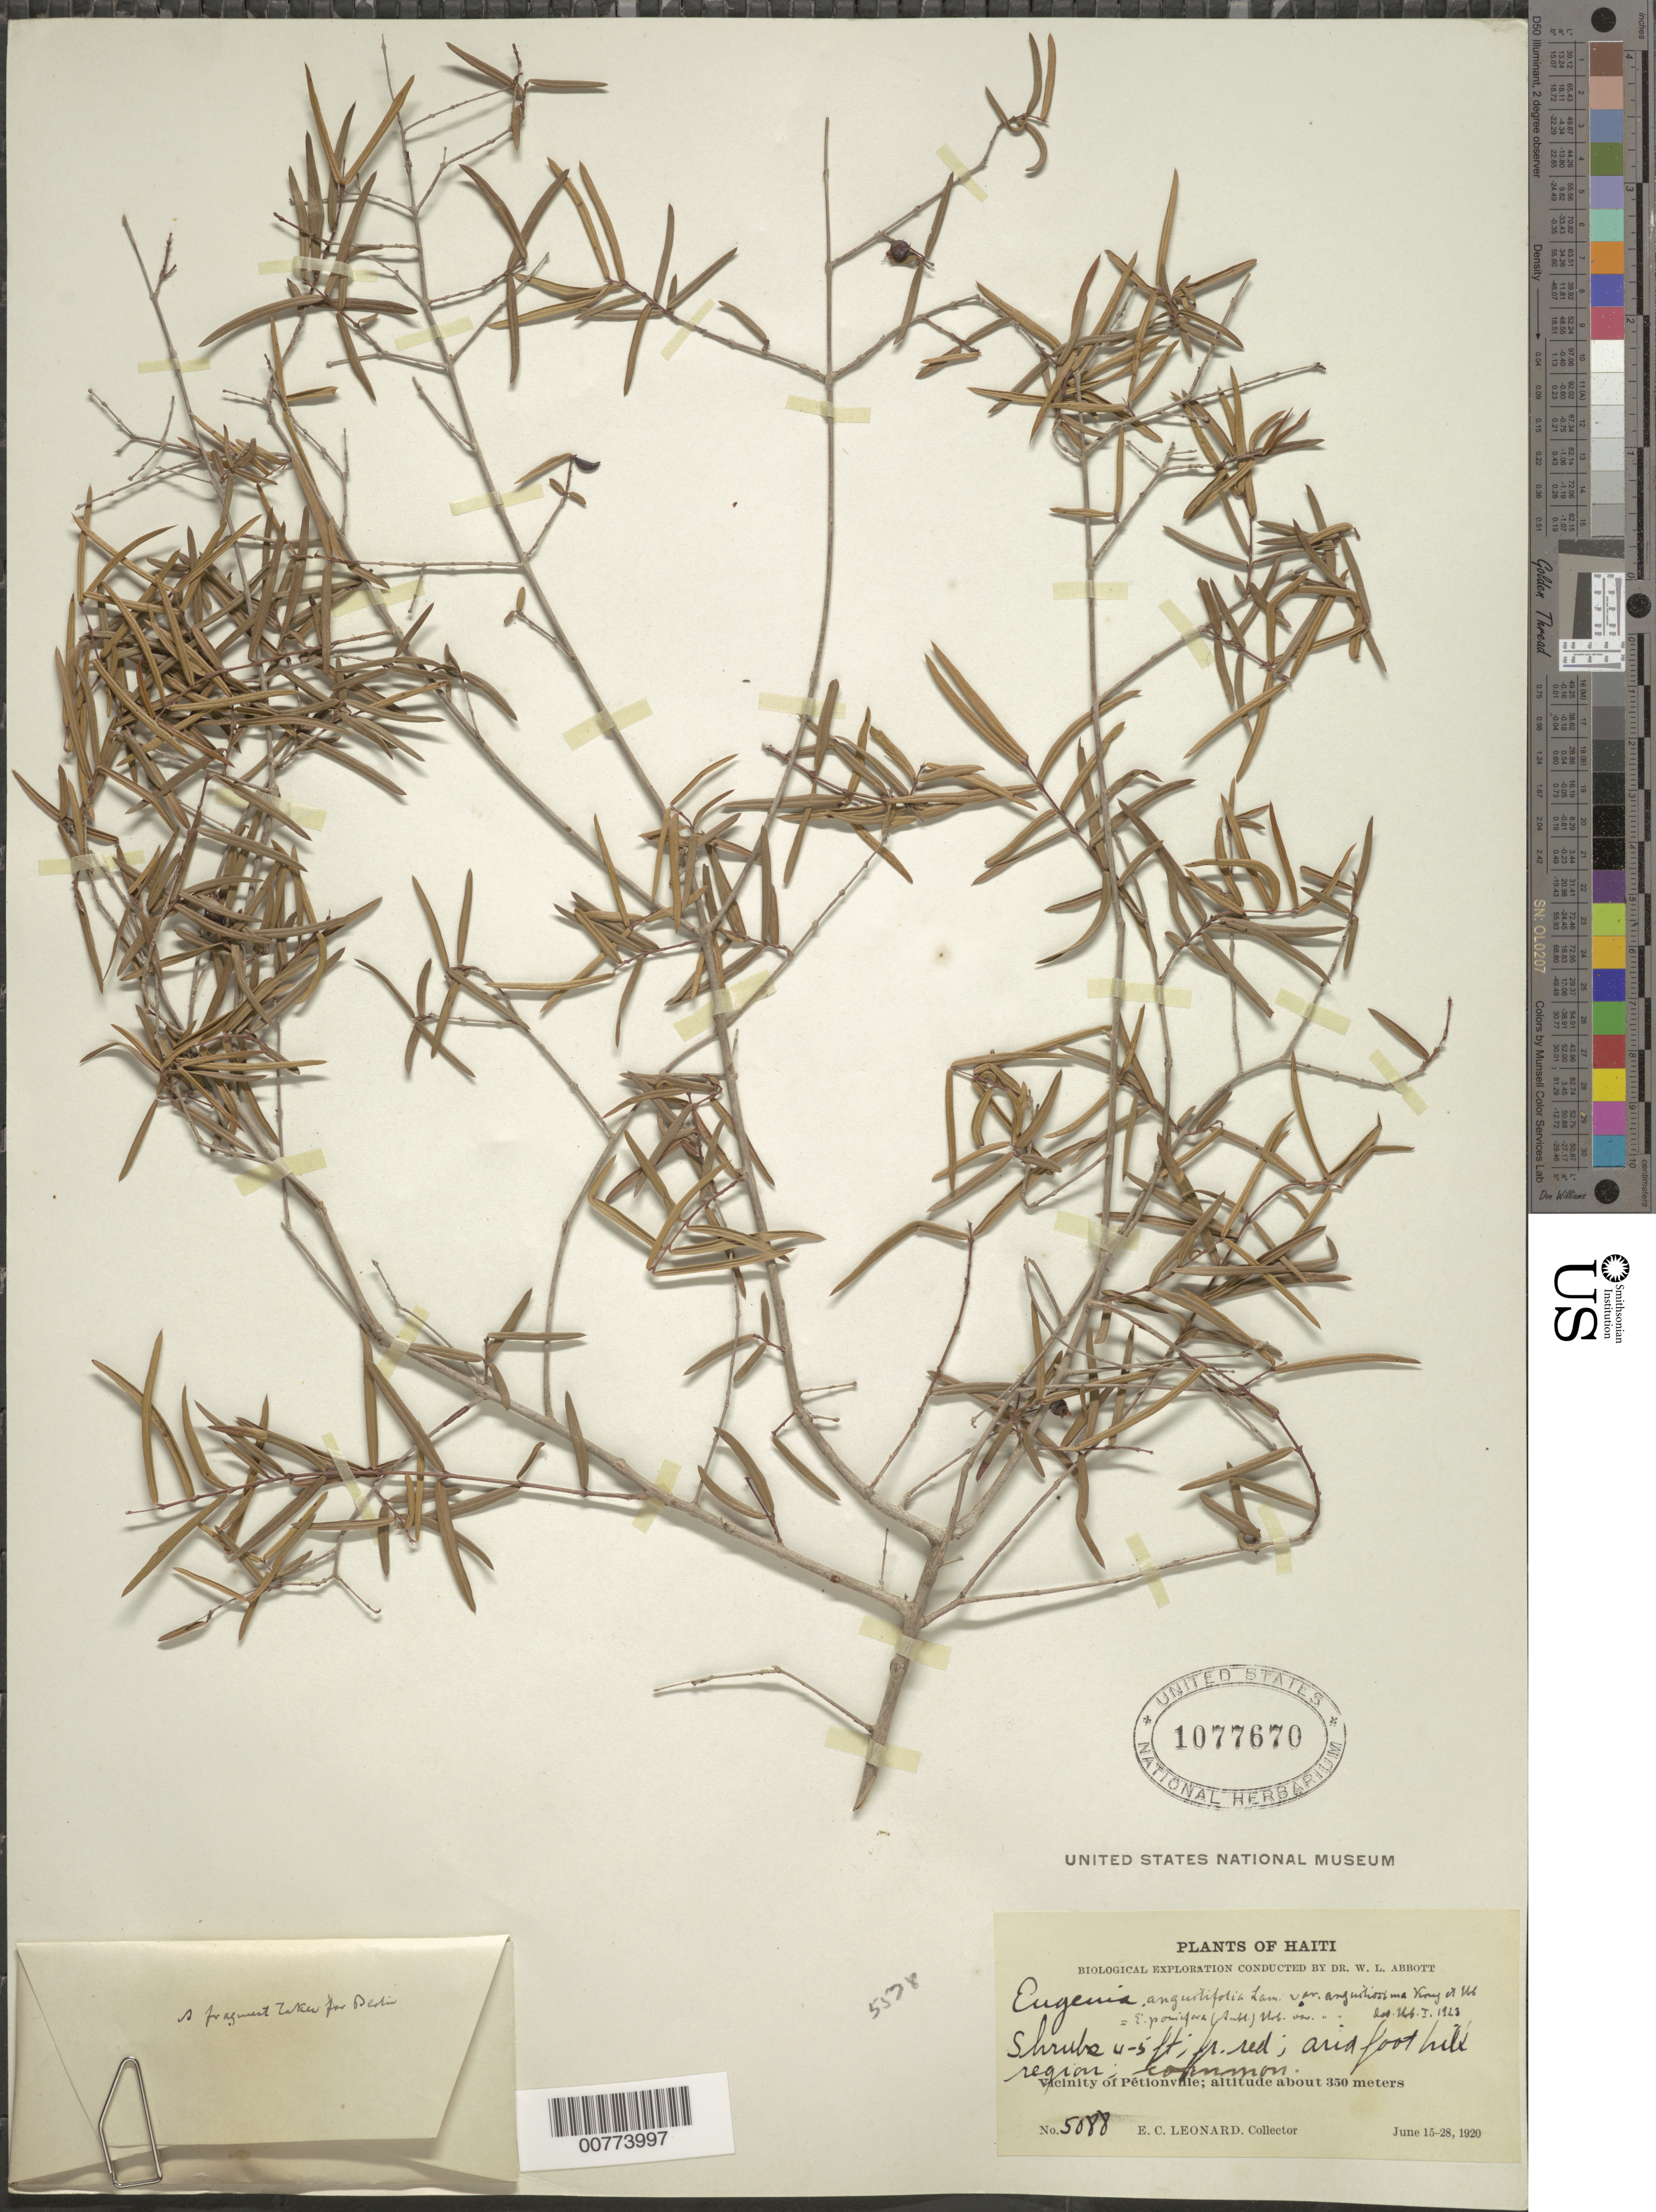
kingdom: Plantae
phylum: Tracheophyta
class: Magnoliopsida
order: Myrtales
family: Myrtaceae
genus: Eugenia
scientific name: Eugenia pomifera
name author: (Aubl.) Urb.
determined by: Urban, Ignatz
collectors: E. C. Leonard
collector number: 5088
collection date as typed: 15 Jun 1920 28 Jun 1920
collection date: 1920-06-15/1920-06-28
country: Haiti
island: Hispaniola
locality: Vicinity of Pétionville.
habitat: Arid foot hill region.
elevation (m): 350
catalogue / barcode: US 1077670